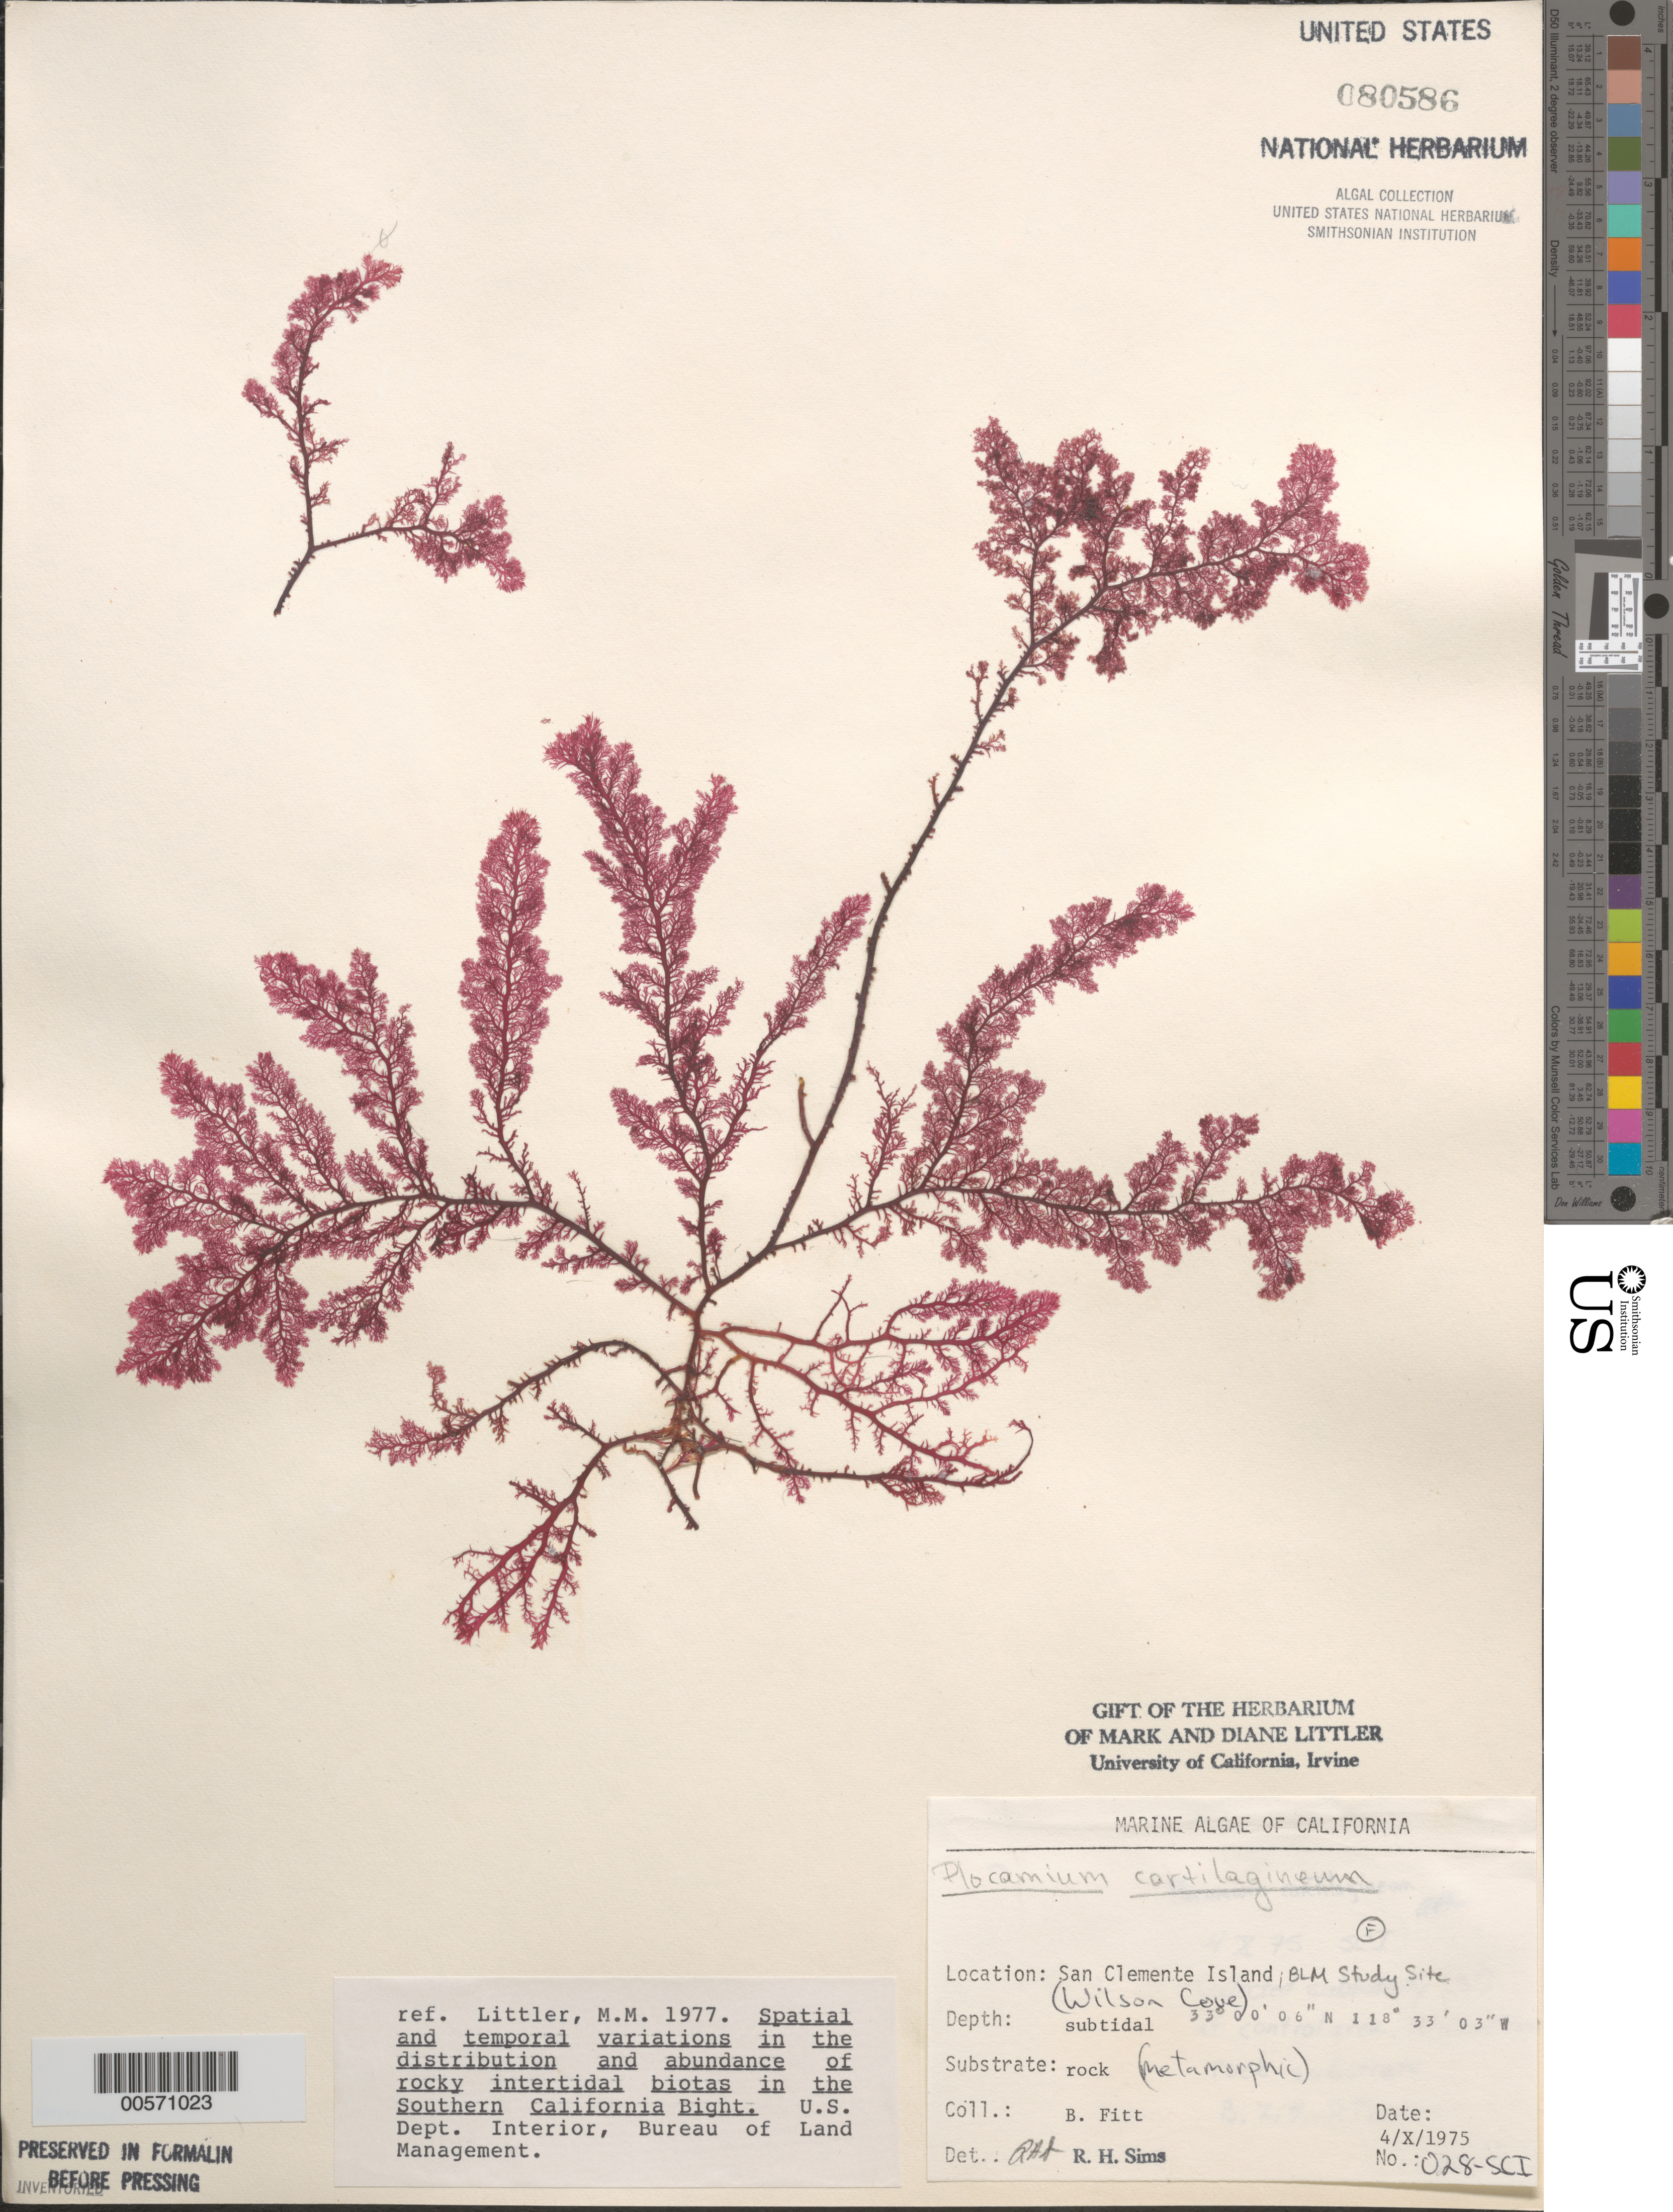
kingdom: Plantae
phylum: Rhodophyta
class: Florideophyceae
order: Plocamiales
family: Plocamiaceae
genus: Plocamium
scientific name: Plocamium cartilagineum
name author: (L.) P.S. Dixon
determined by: Sims, Robert H.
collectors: W. Fitt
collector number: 028-sci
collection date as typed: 04 Oct 1975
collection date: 1975-10-04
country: United States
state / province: California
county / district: Los Angeles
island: San Clemente Island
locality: Wilson Cove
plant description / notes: BLM-SOCALBIGHT Rocky Intertidal Survey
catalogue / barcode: US 80586